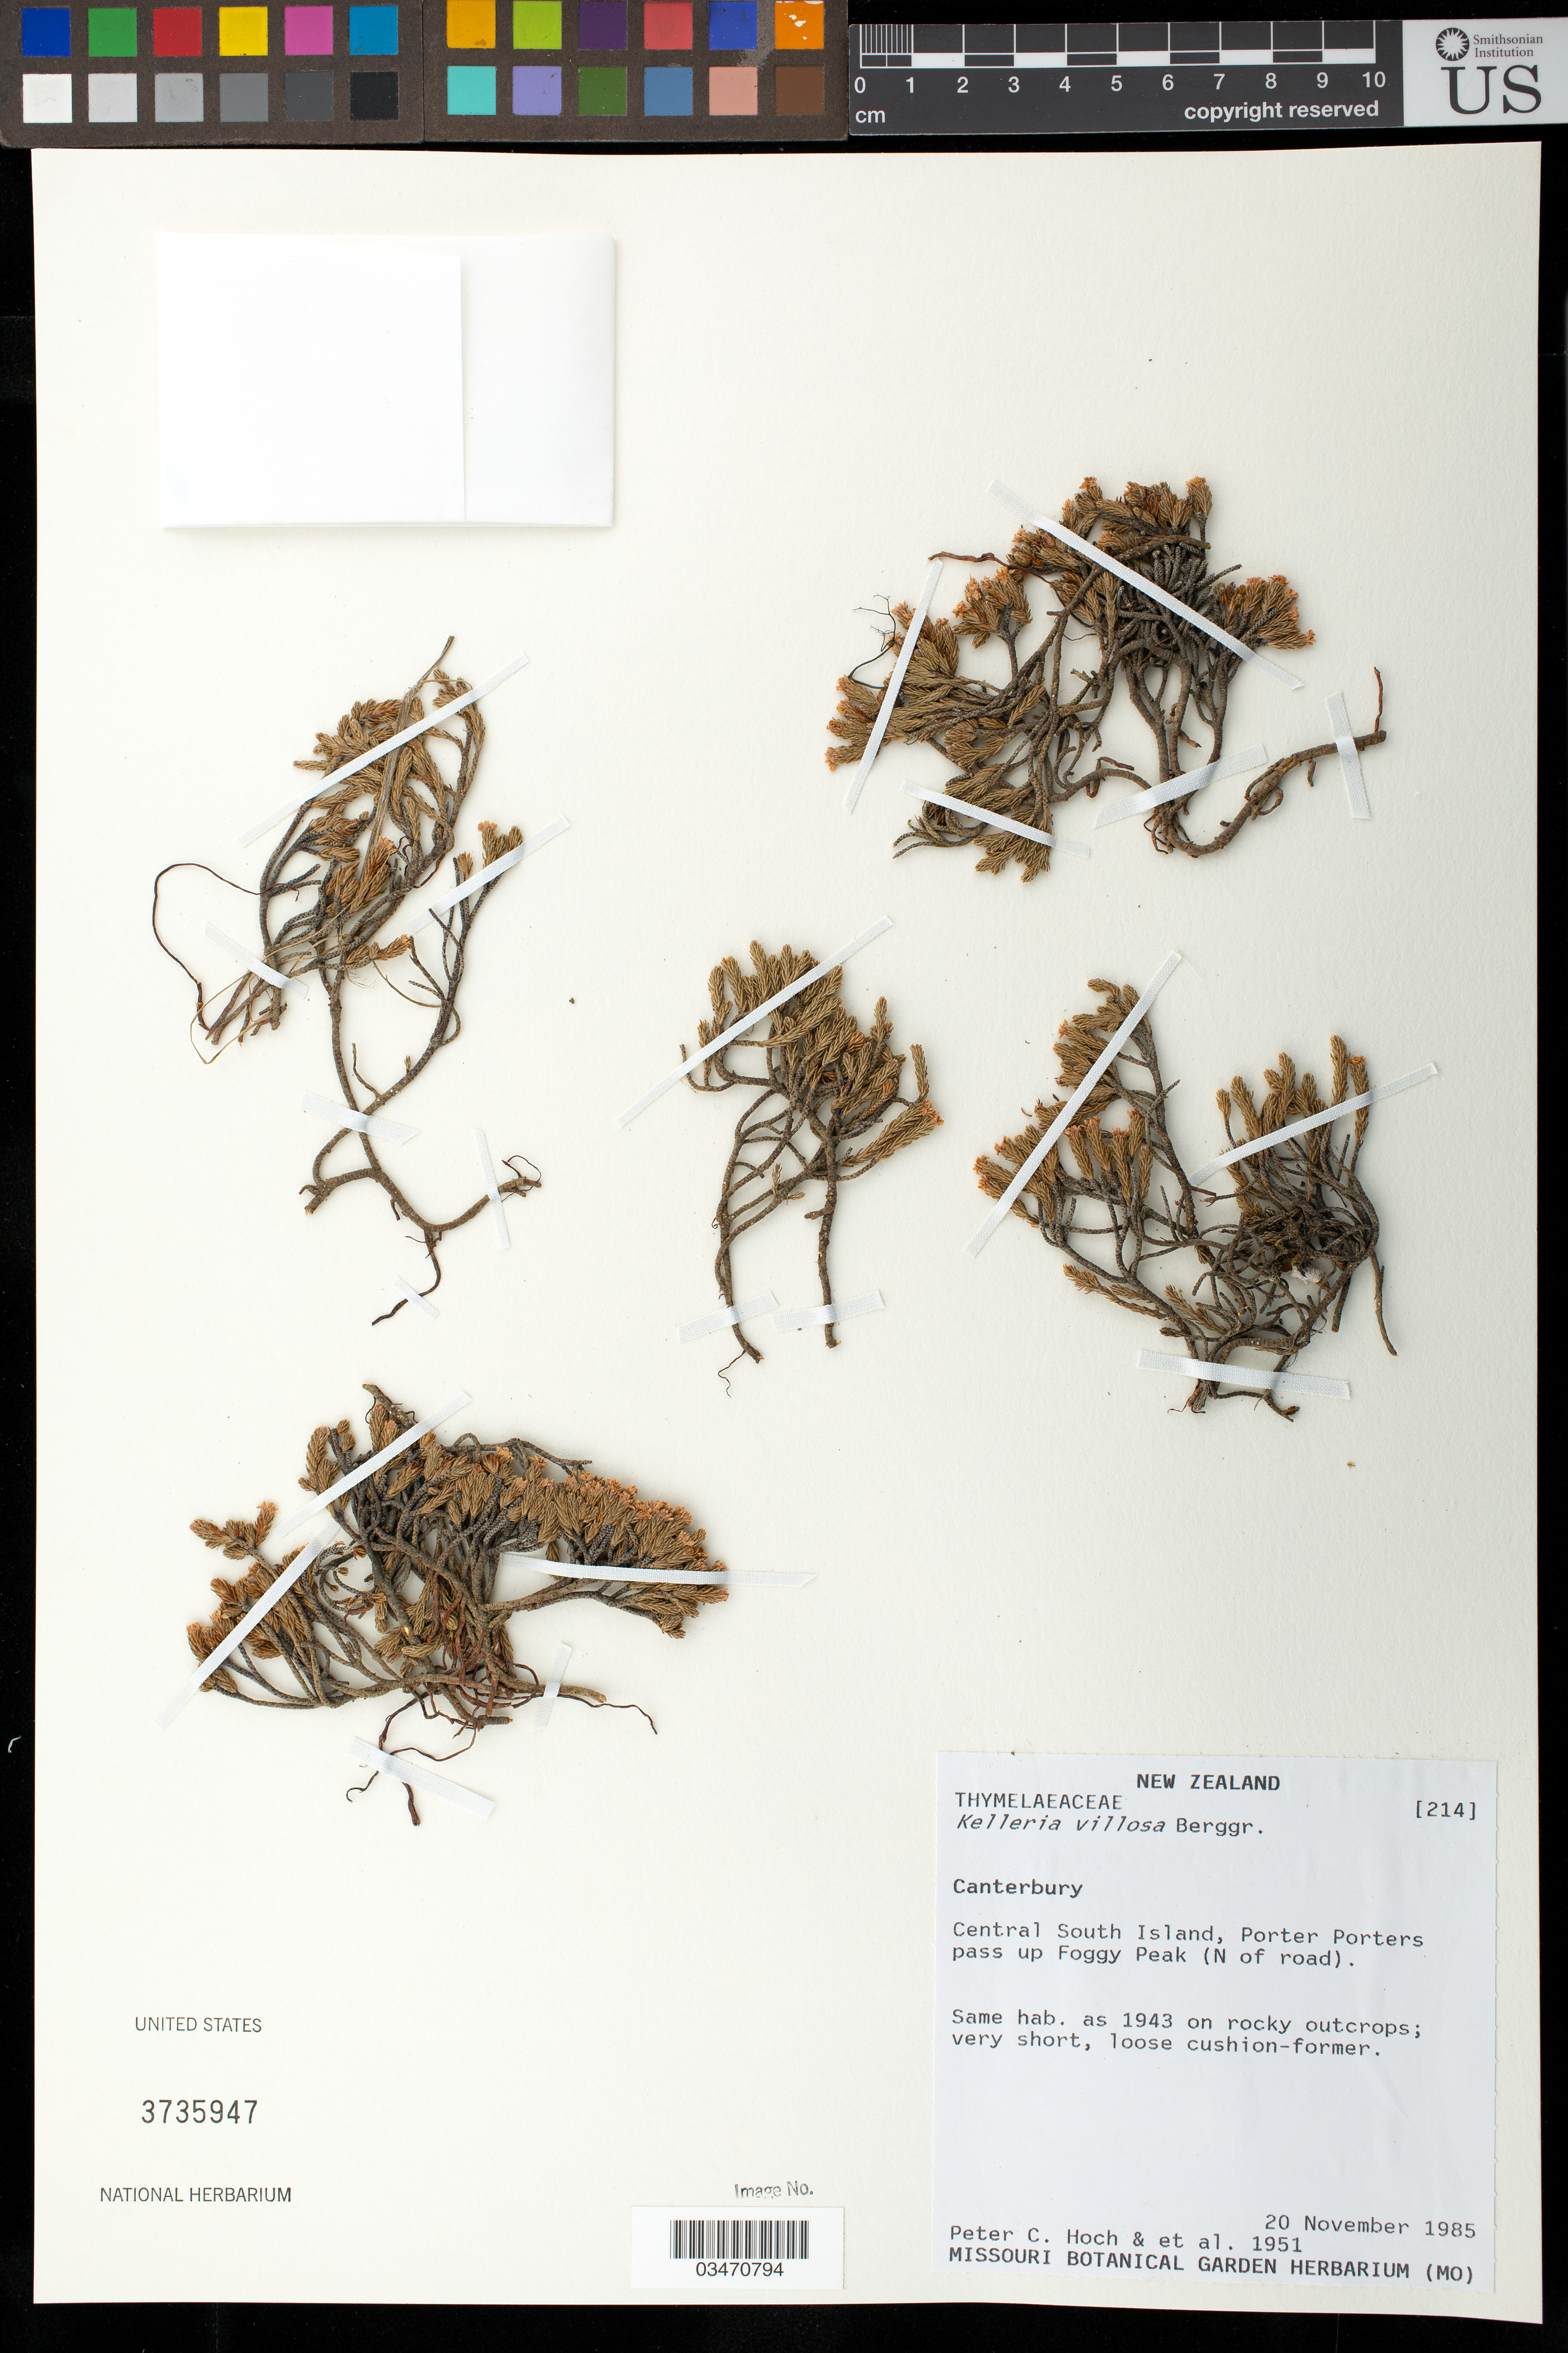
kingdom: Plantae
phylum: Tracheophyta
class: Magnoliopsida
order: Malvales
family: Thymelaeaceae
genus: Kelleria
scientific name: Kelleria villosa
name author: Berggr.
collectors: P. C. Hoch & et al.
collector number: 1951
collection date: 1985-11-20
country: New Zealand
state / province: Canterbury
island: South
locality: Central South Island, Porter Porters pass up Foggy Peak (N of road).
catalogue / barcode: US 3735947